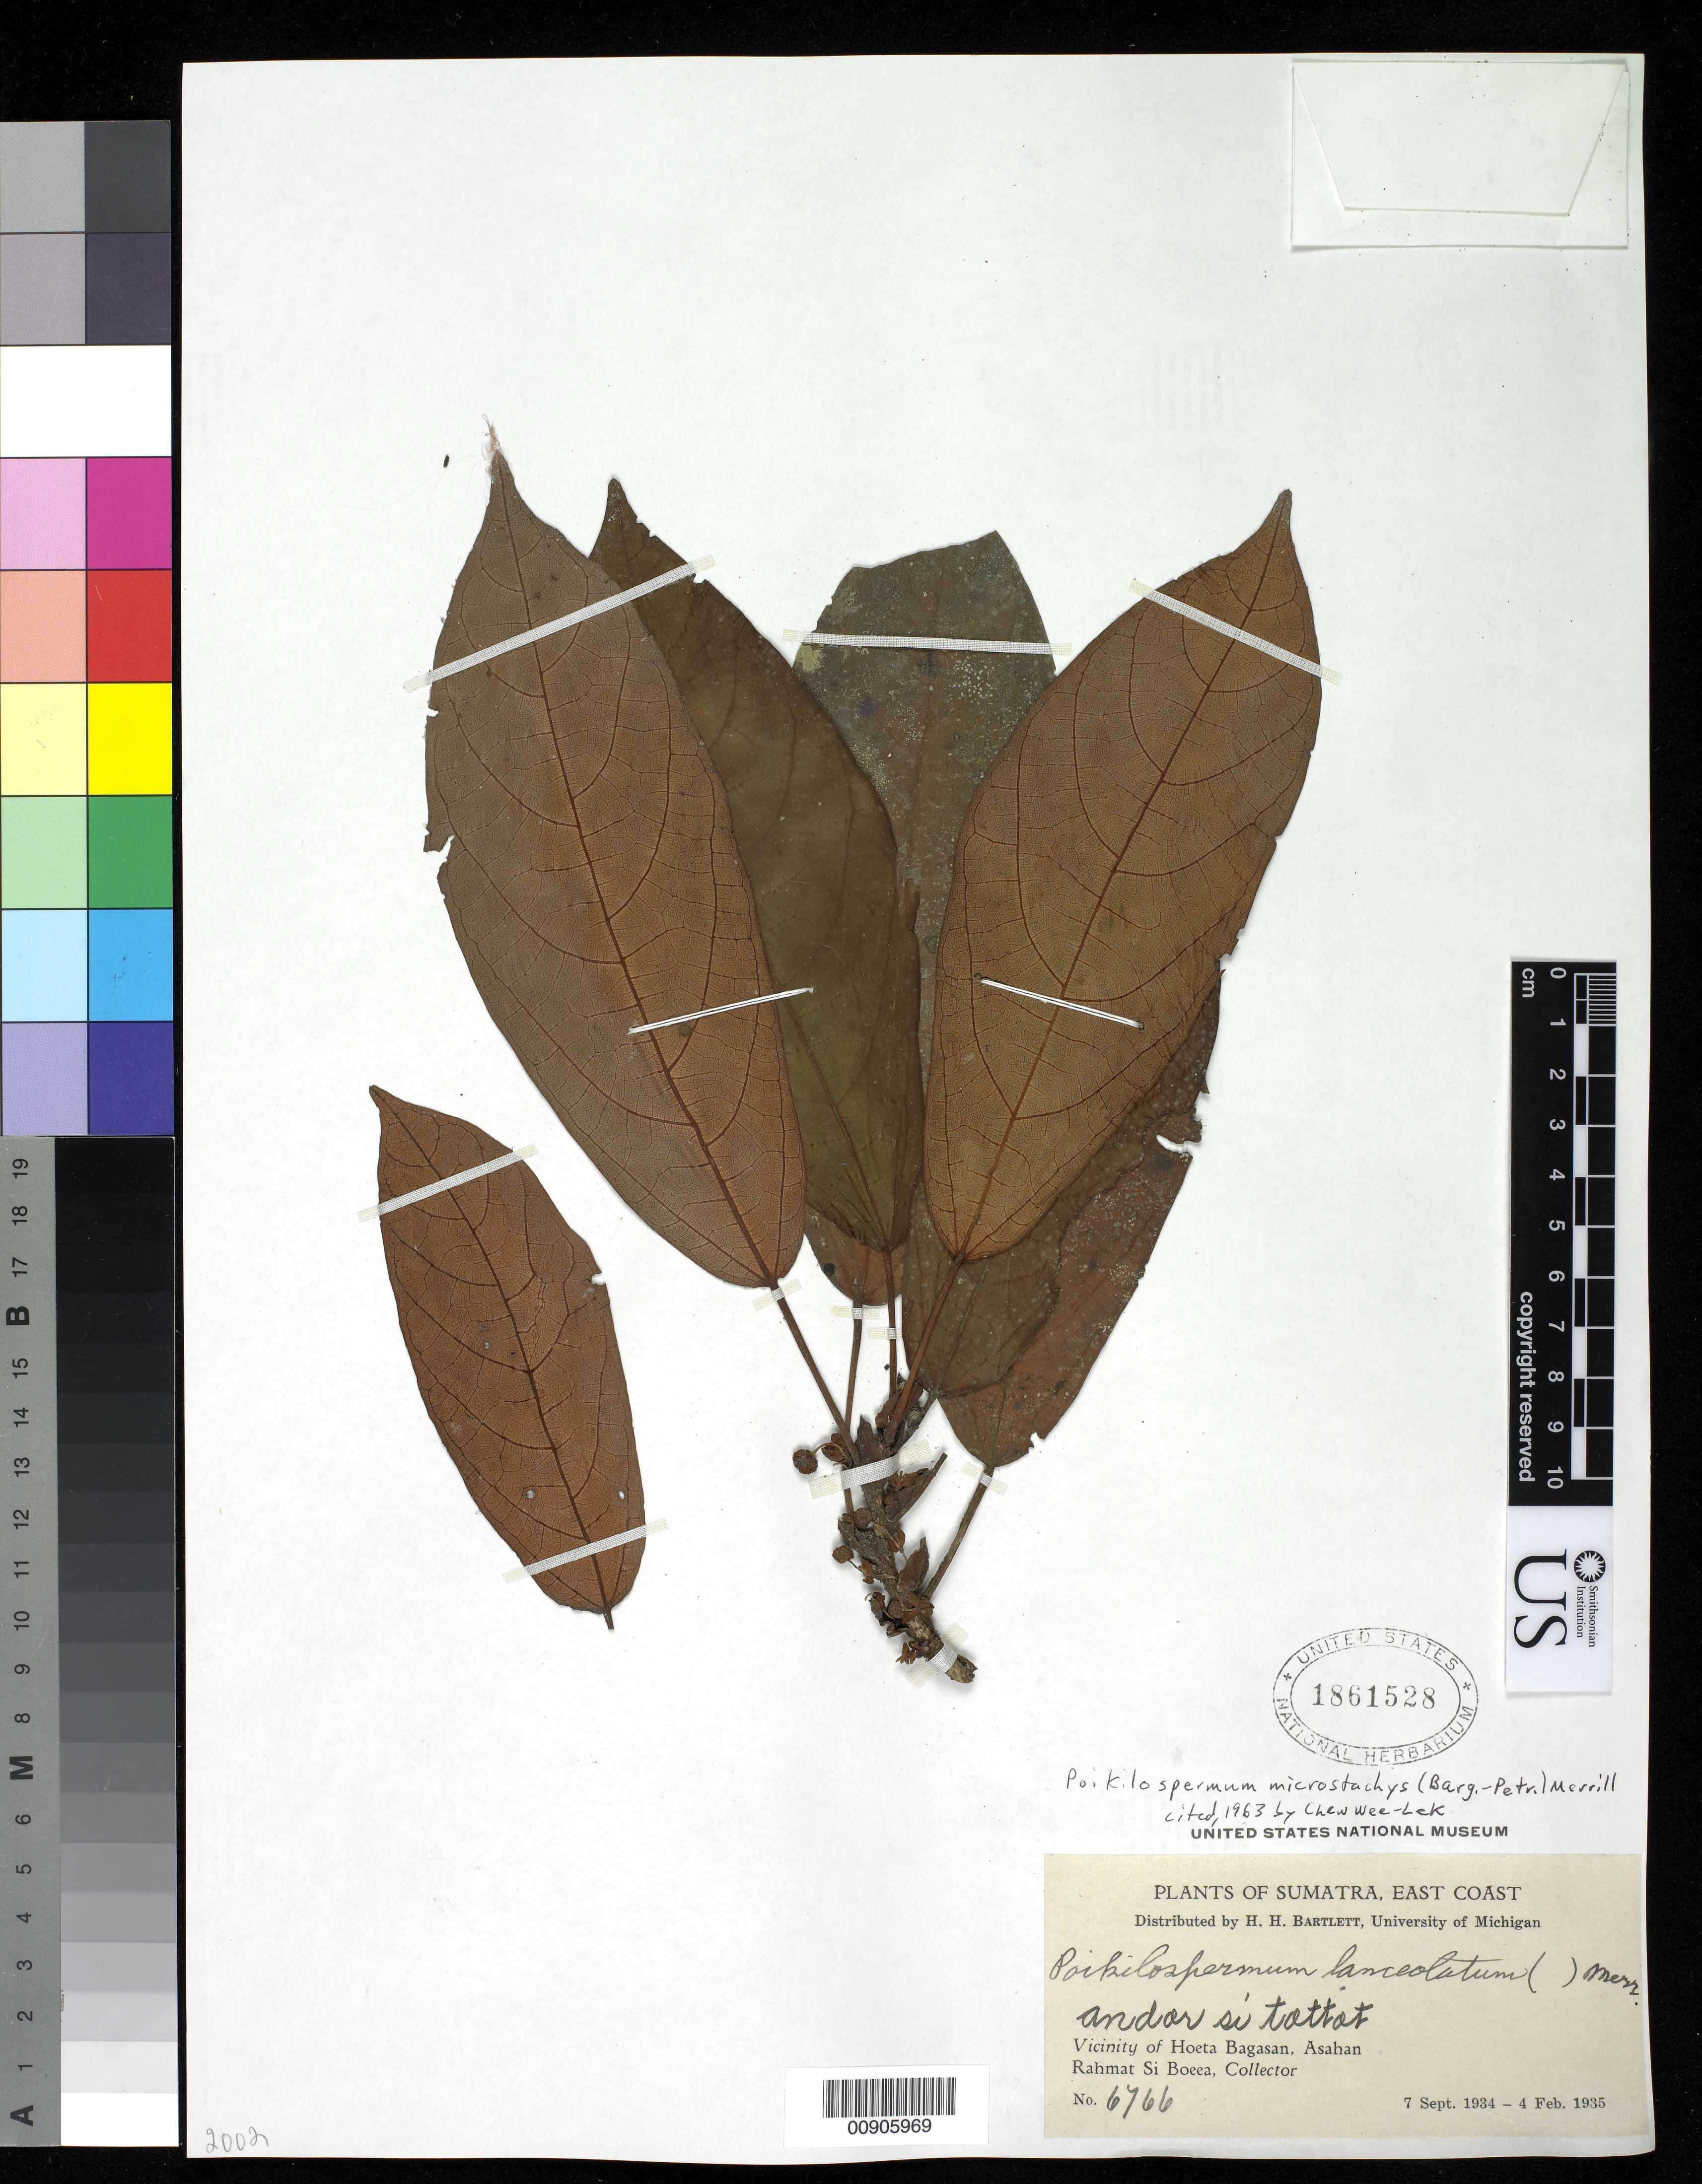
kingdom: Plantae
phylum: Tracheophyta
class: Magnoliopsida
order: Rosales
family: Urticaceae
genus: Poikilospermum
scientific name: Poikilospermum microstachys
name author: (Barg.-Petr.) Merr.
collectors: Rahmat Si Boeea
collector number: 6766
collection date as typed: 07 Sep 1934 to 04 Feb 1935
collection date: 1934-09-07/1935-02-04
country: Indonesia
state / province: Sumatra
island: Sumatra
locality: Sumatra, East Coast. Vicinity of Hoeta Bagasan, Asahan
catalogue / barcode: US 1861528